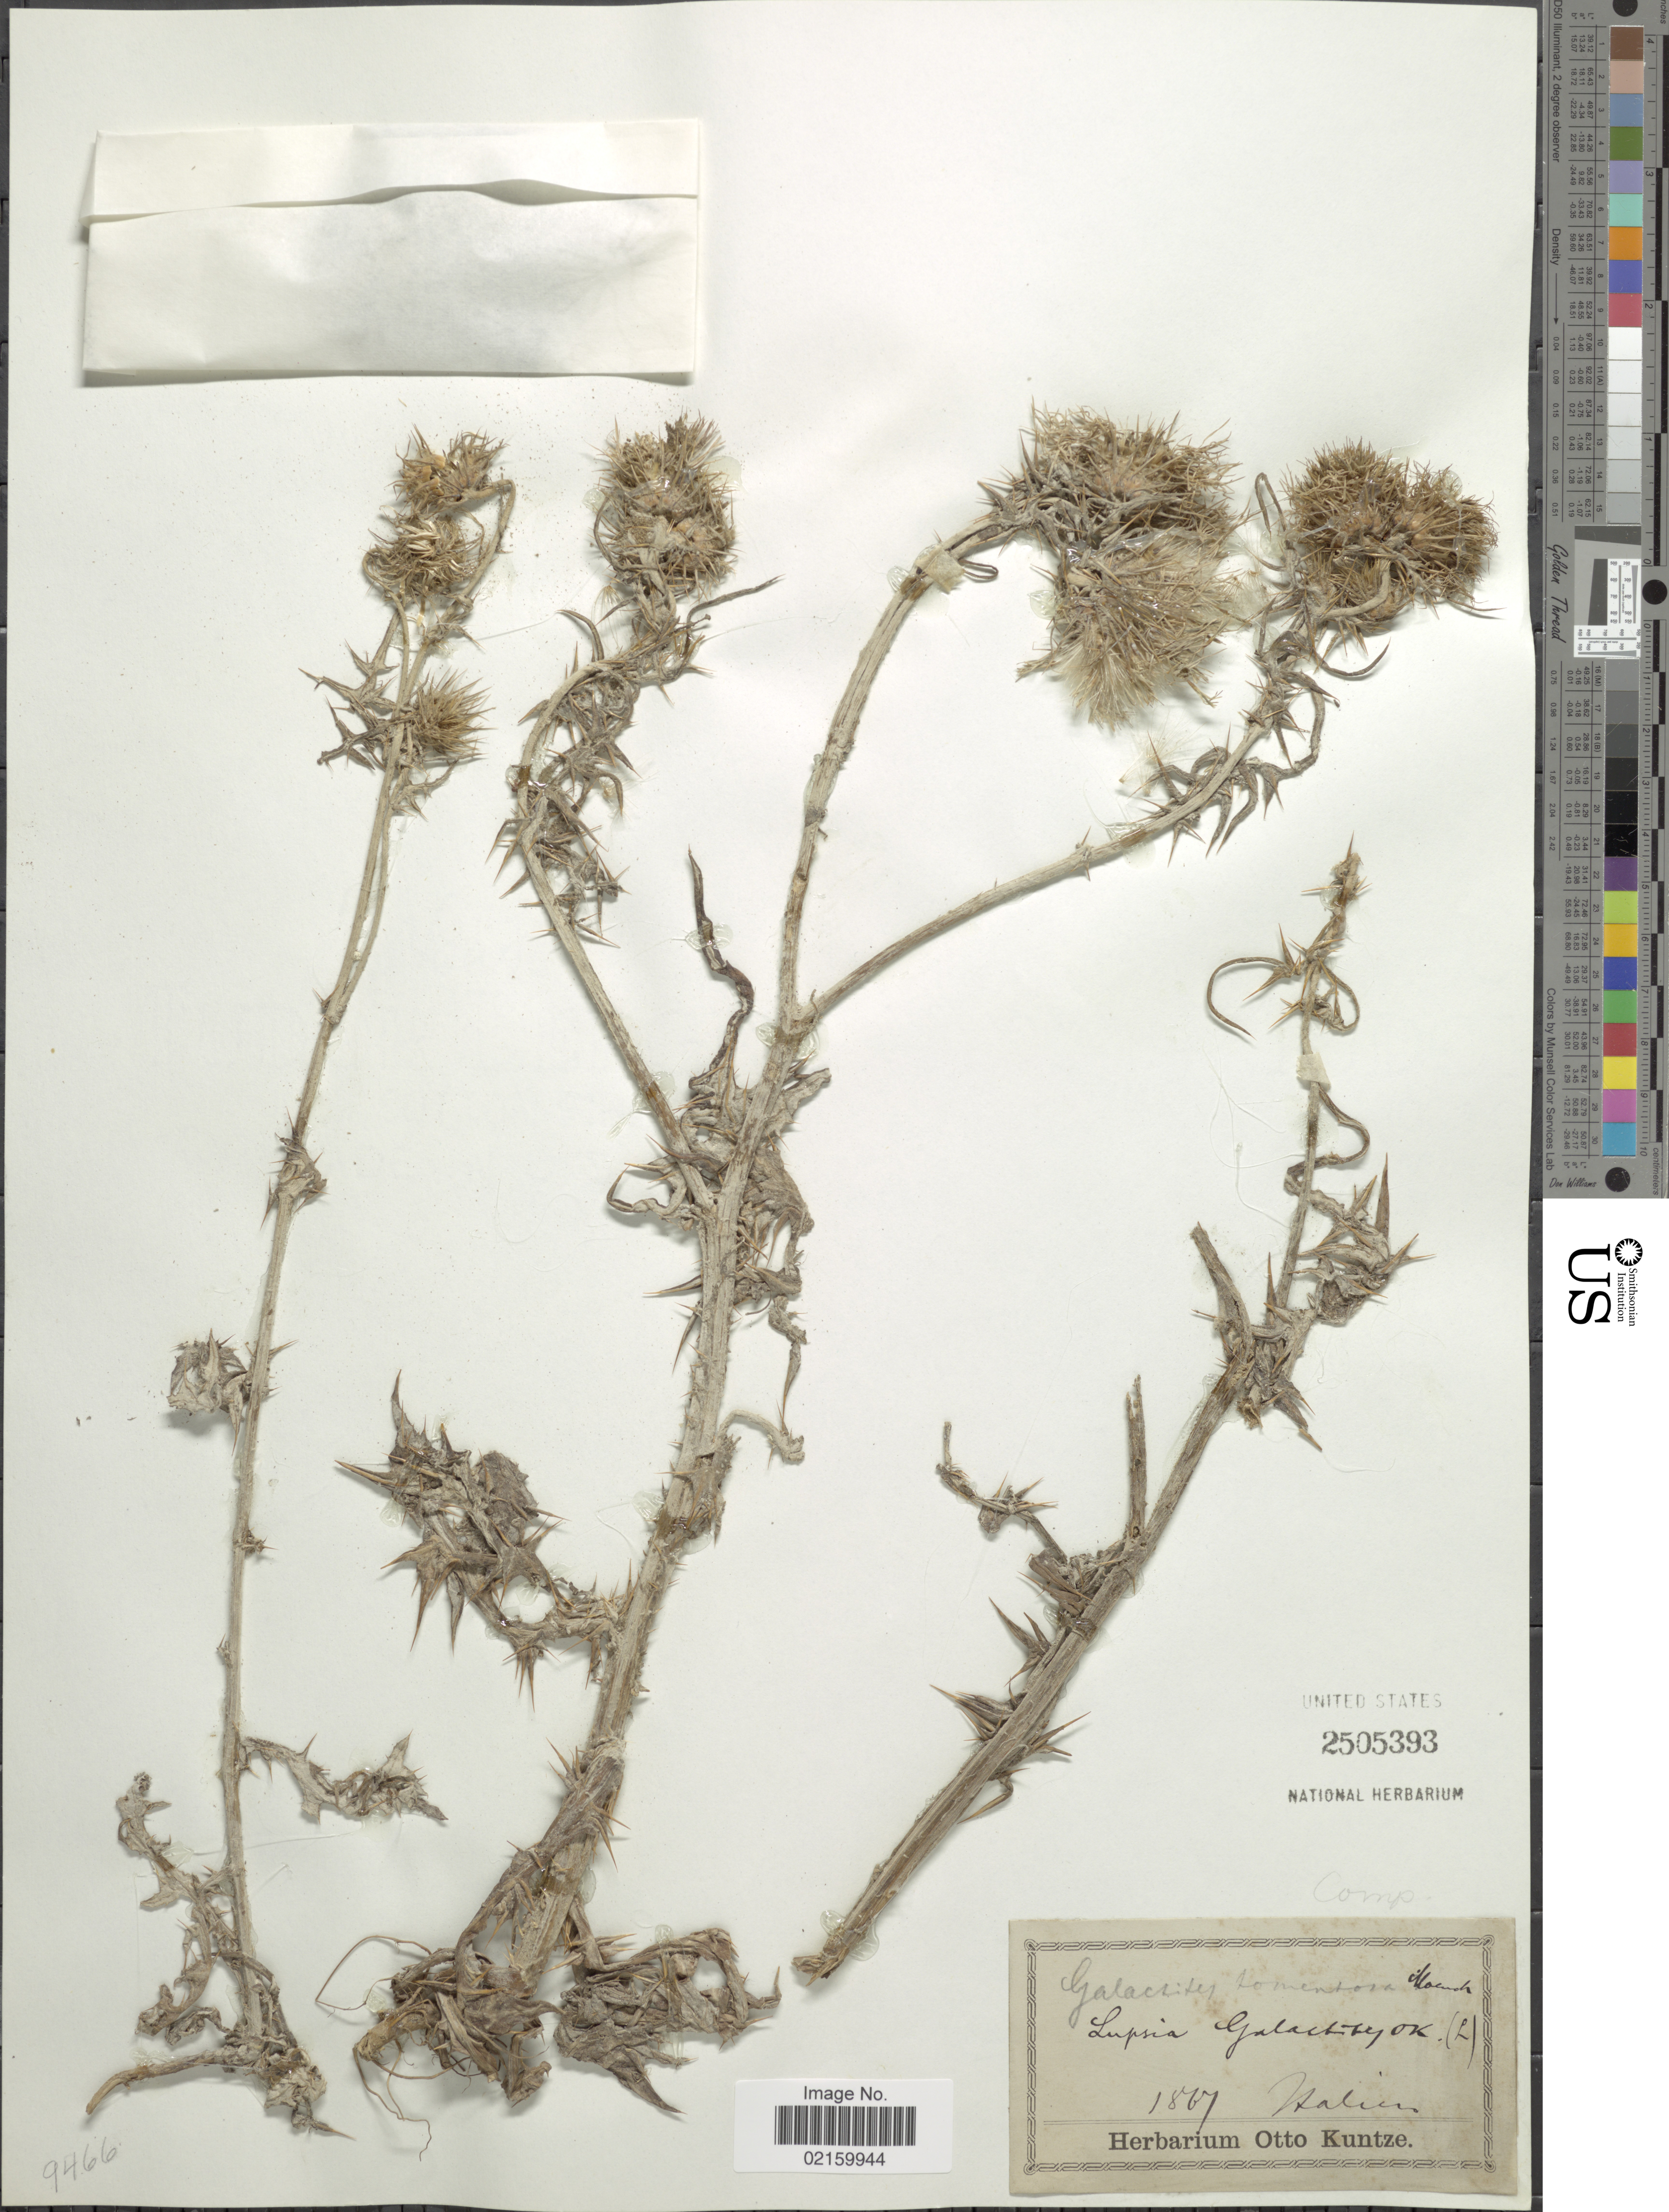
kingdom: Plantae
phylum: Tracheophyta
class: Magnoliopsida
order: Asterales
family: Asteraceae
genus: Galactites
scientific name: Galactites tomentosa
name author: Moench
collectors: ex herb. Otto Kuntze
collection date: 1867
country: Italy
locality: Italien [interpreted]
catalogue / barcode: US 2505393